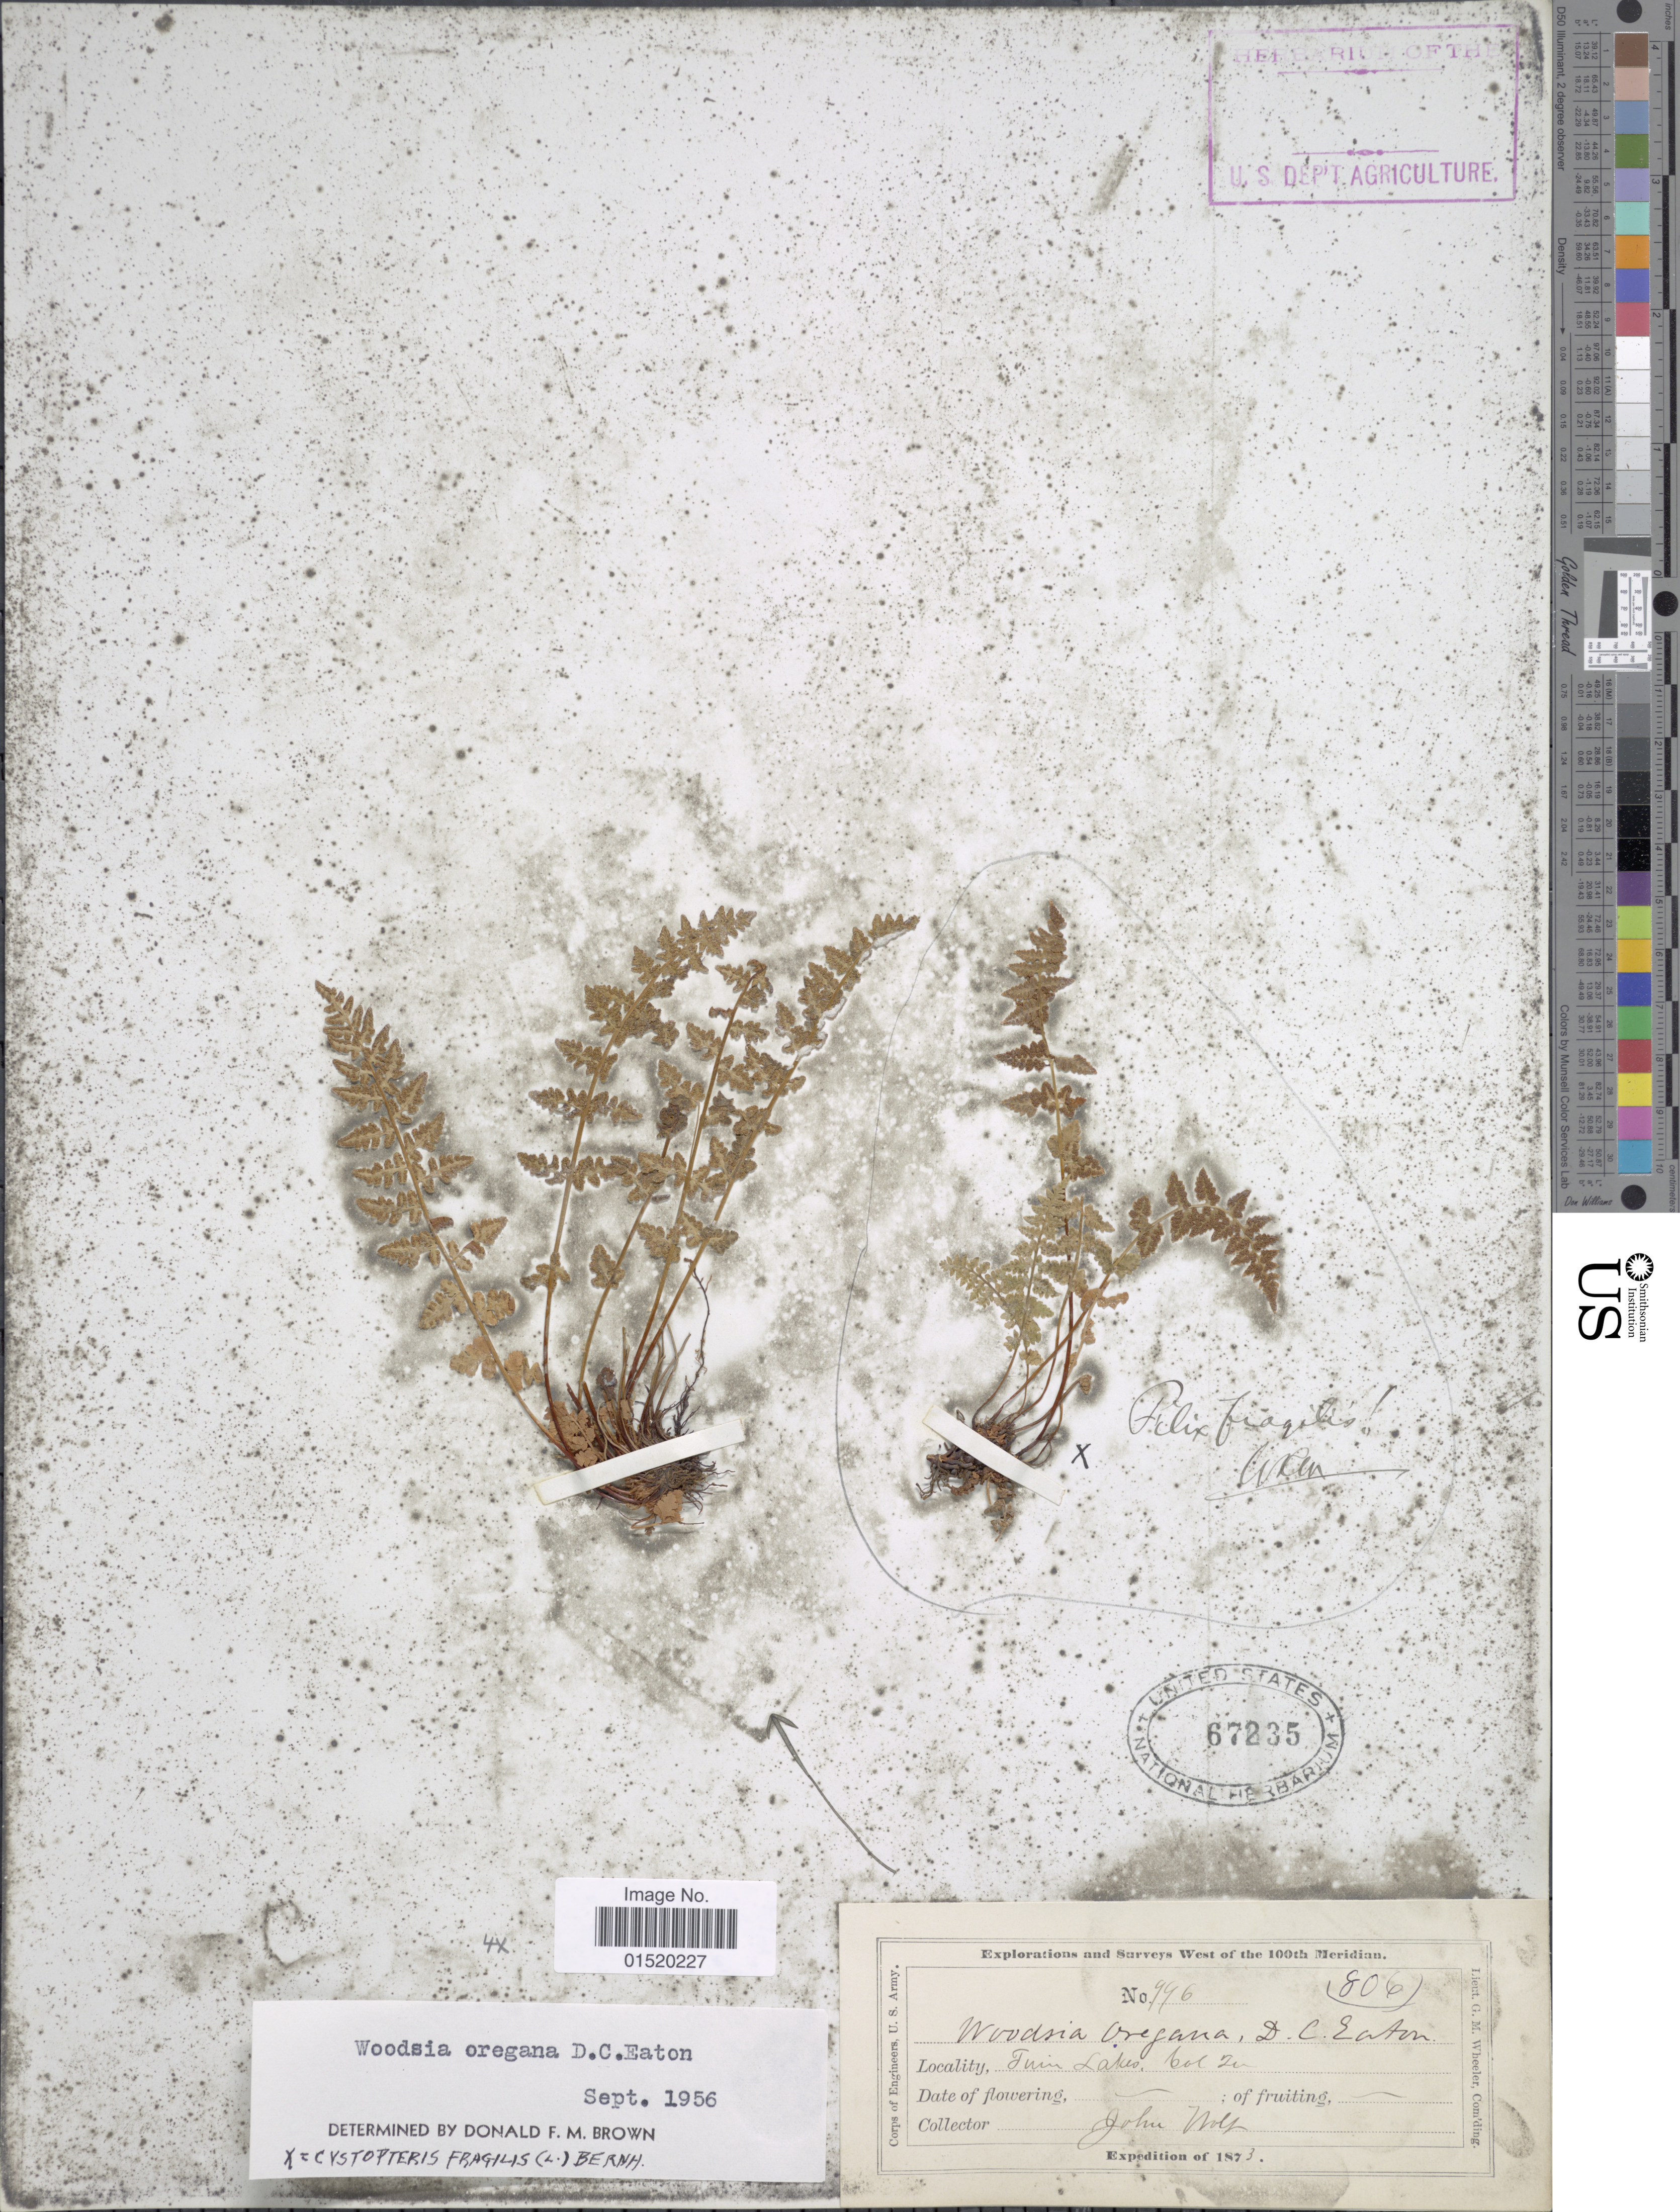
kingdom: Plantae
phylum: Tracheophyta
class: Polypodiopsida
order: Polypodiales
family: Woodsiaceae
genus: Woodsia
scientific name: Woodsia oregana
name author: D.C. Eaton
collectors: J. Wolf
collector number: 996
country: United States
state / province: Colorado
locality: Twin Lakes.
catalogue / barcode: US 67235